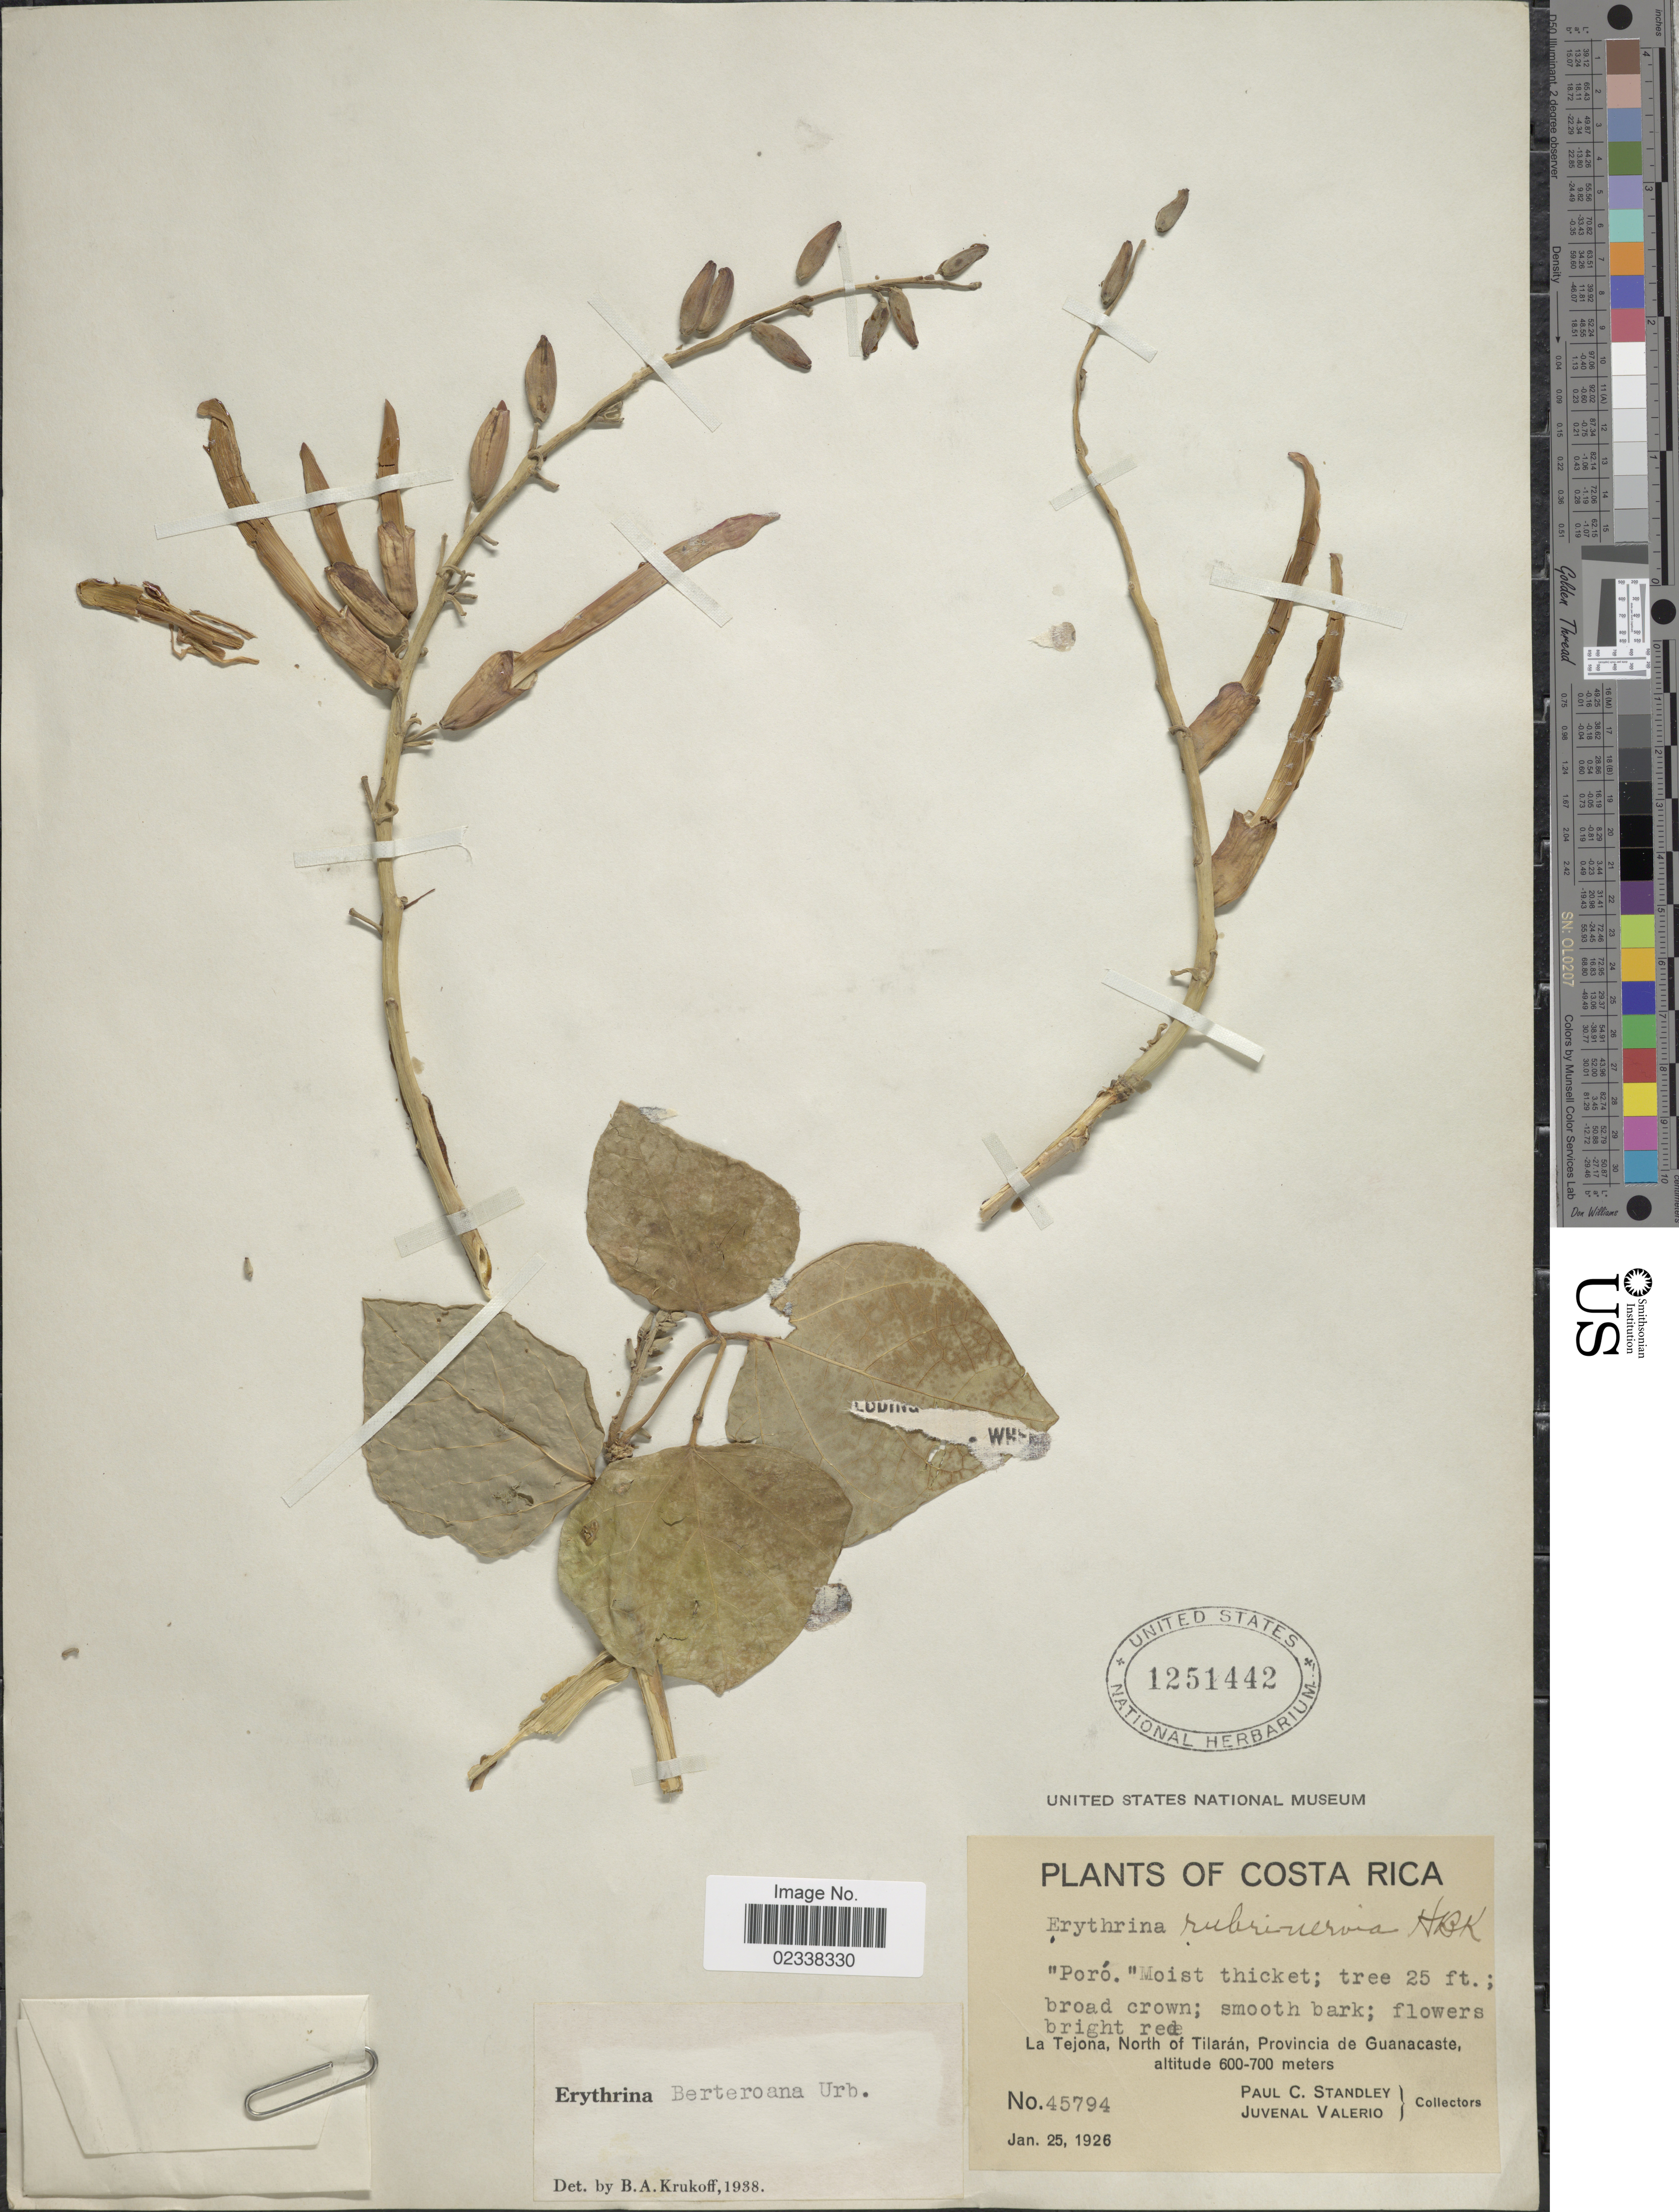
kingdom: Plantae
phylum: Tracheophyta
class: Magnoliopsida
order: Fabales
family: Fabaceae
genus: Erythrina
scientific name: Erythrina berteroana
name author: Urb.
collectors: P. C. Standley & J. Valerio R.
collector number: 45794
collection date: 1926-01-25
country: Costa Rica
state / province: Guanacaste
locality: La Tejona, North of Tilaran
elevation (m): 600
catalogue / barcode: US 1251442